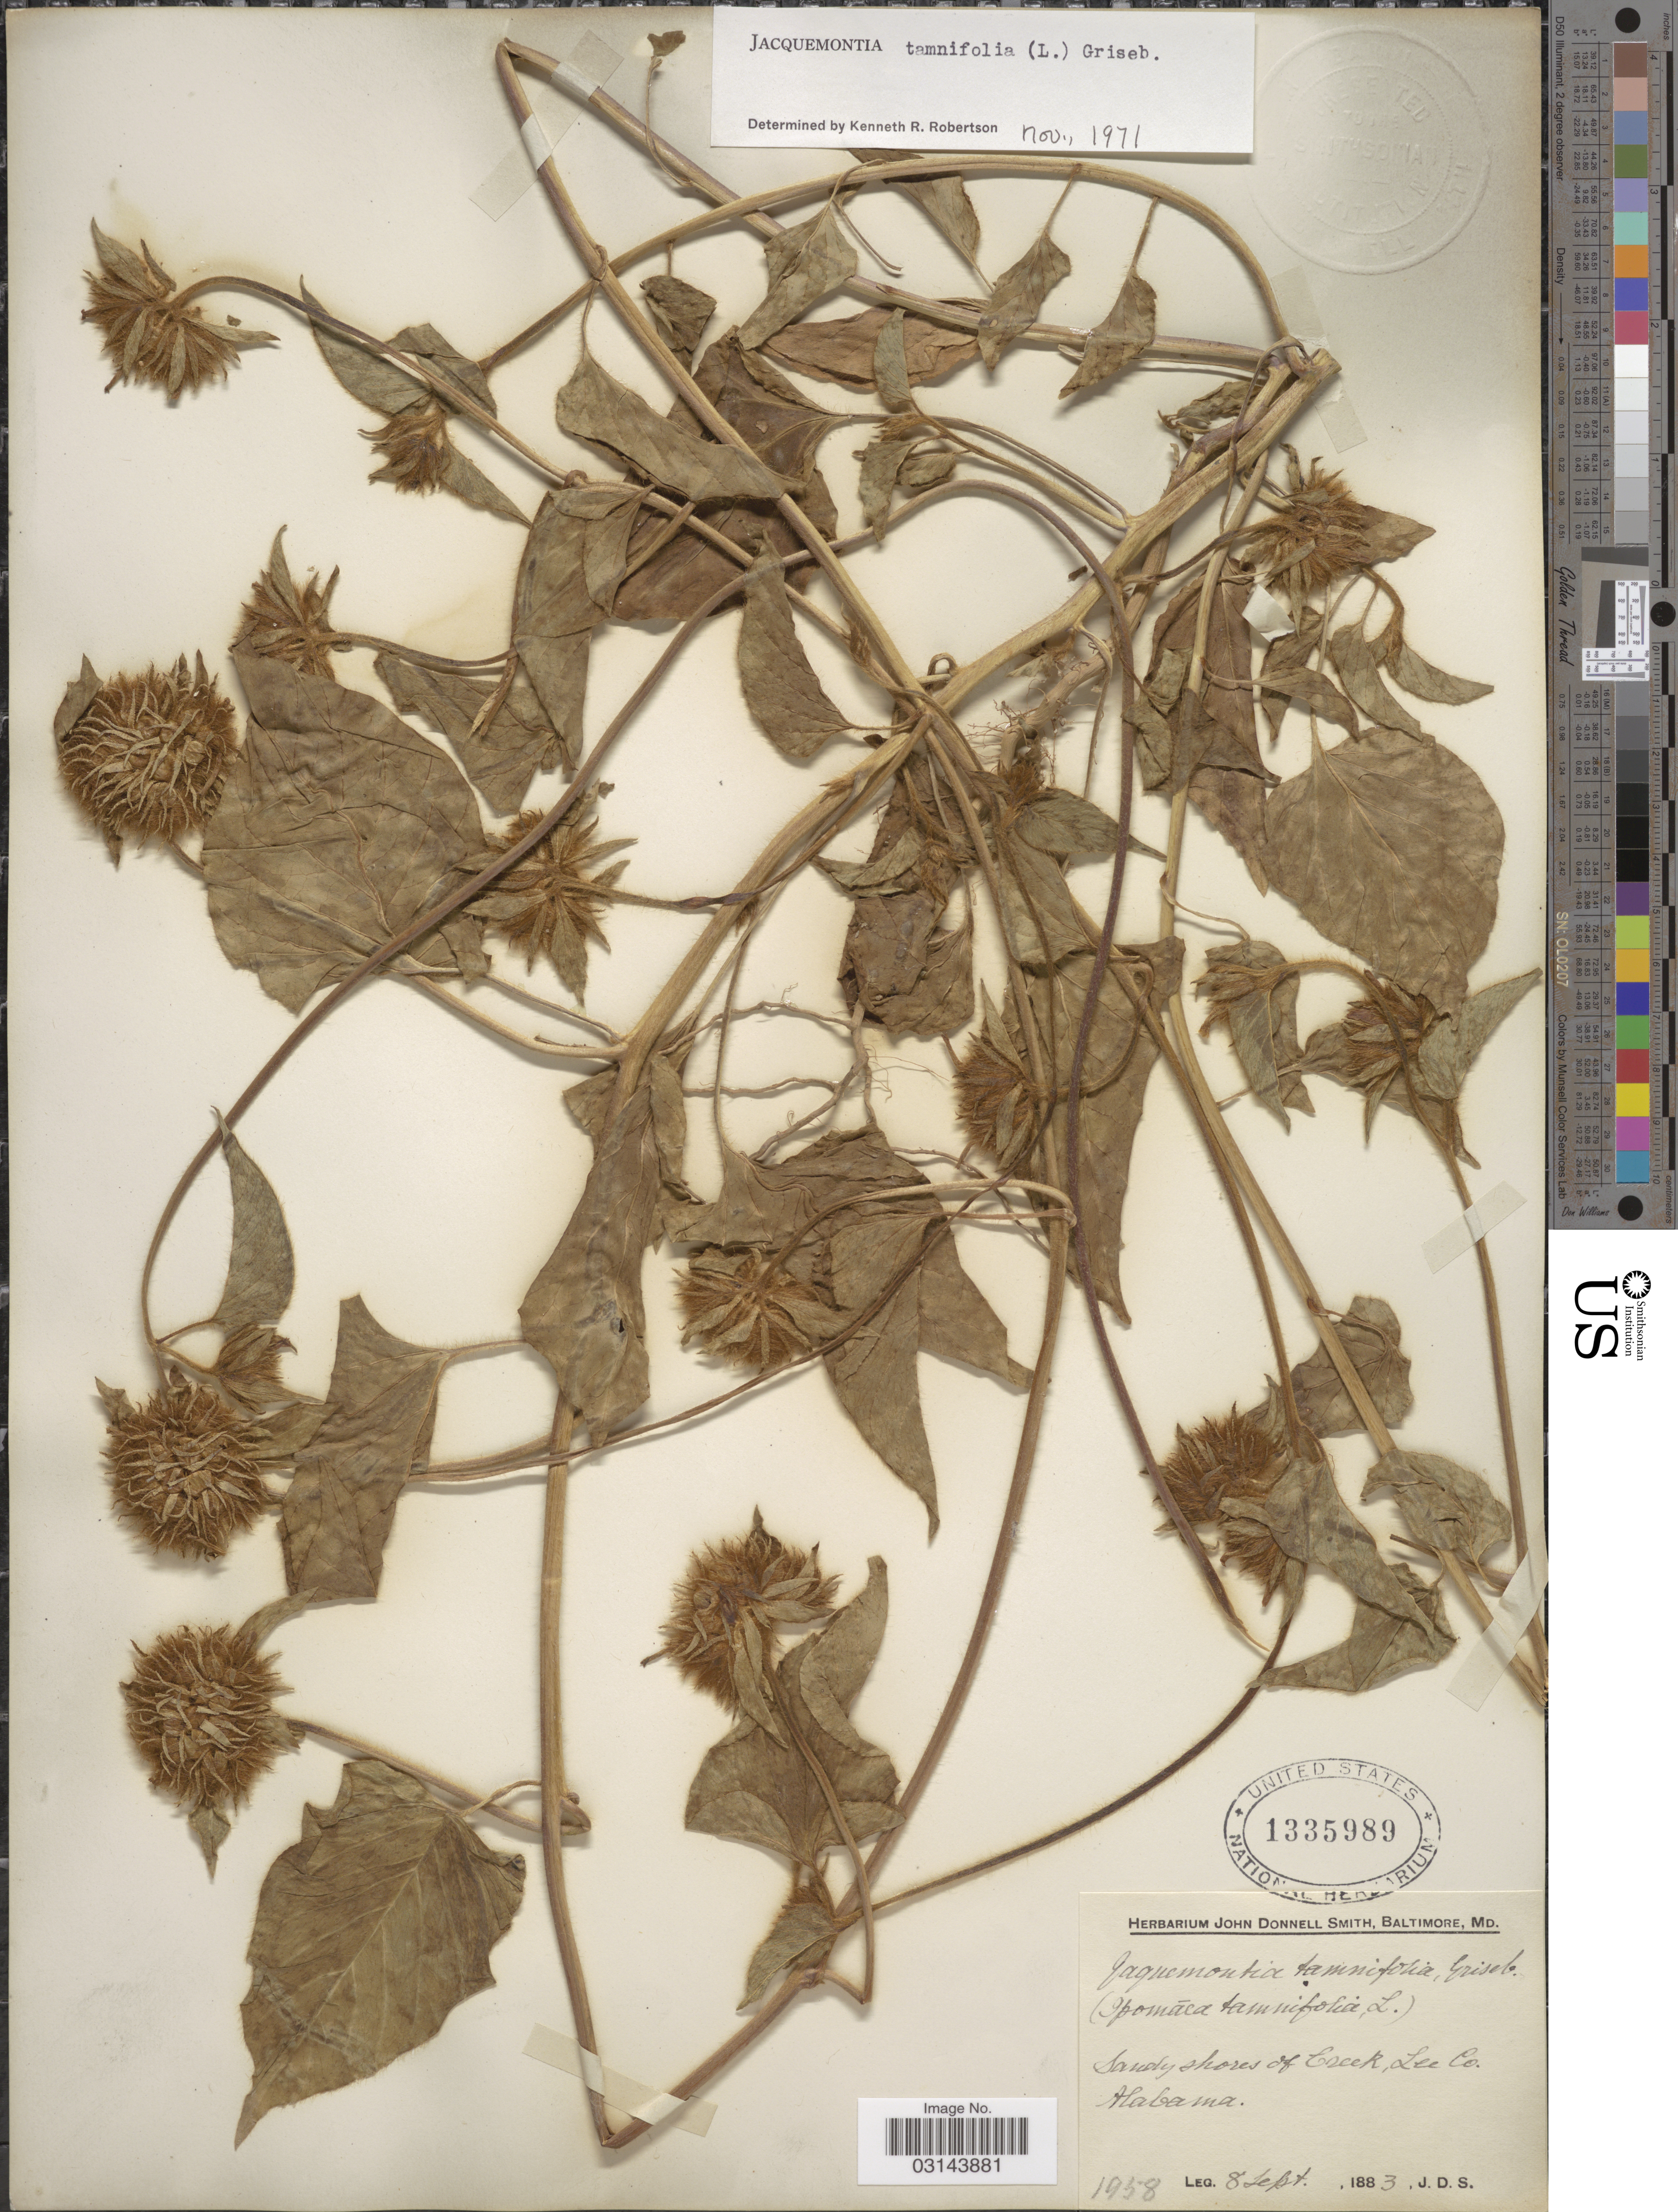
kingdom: Plantae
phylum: Tracheophyta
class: Magnoliopsida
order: Solanales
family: Convolvulaceae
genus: Jacquemontia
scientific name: Jacquemontia tamnifolia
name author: (L.) Griseb.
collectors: J. Donnell Smith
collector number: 1958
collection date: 1883-09-08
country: United States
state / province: Alabama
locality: Sandy shores of Creek, Lee Co.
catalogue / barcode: US 1335989